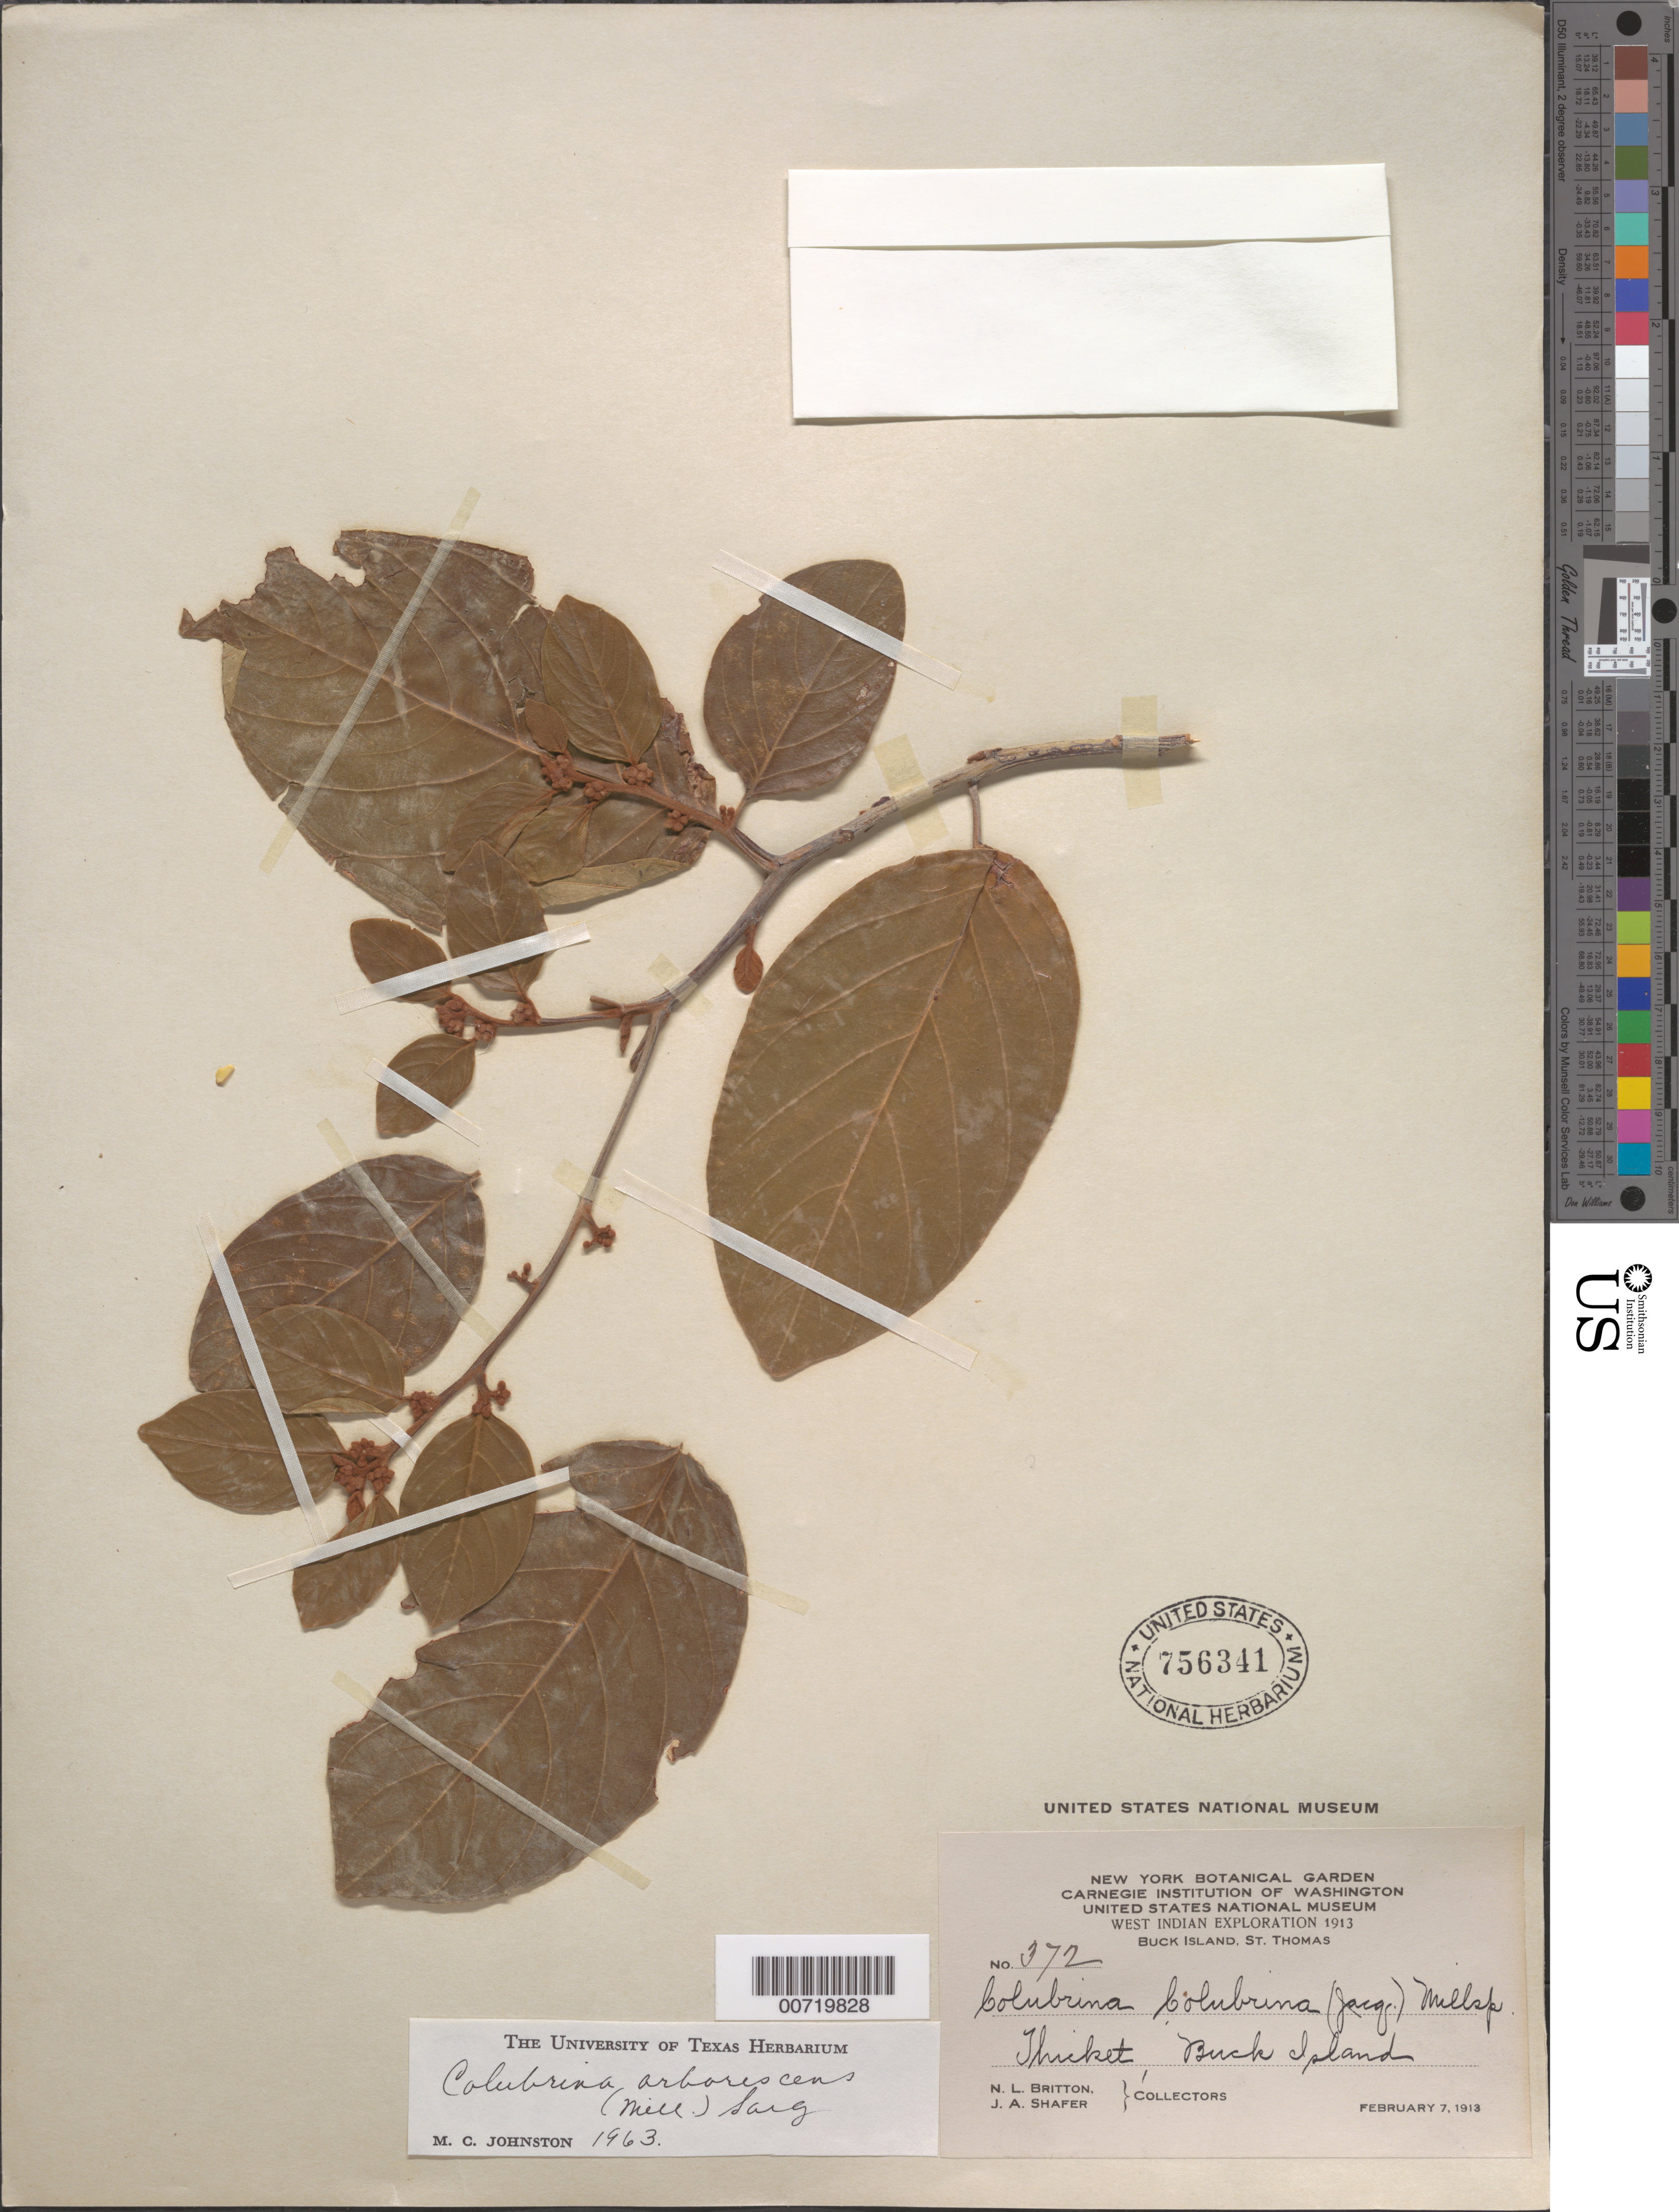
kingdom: Plantae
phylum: Tracheophyta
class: Magnoliopsida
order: Rosales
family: Rhamnaceae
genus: Colubrina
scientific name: Colubrina arborescens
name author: (Mill.) Sarg.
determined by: Johnston, Marshall C.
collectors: N. Britton & J. A. Shafer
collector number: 372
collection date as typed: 07 Feb 1913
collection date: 1913-02-07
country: U.S. Virgin Islands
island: St. Thomas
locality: Buck Is., St. Thomas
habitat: Thicket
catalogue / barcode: US 756341